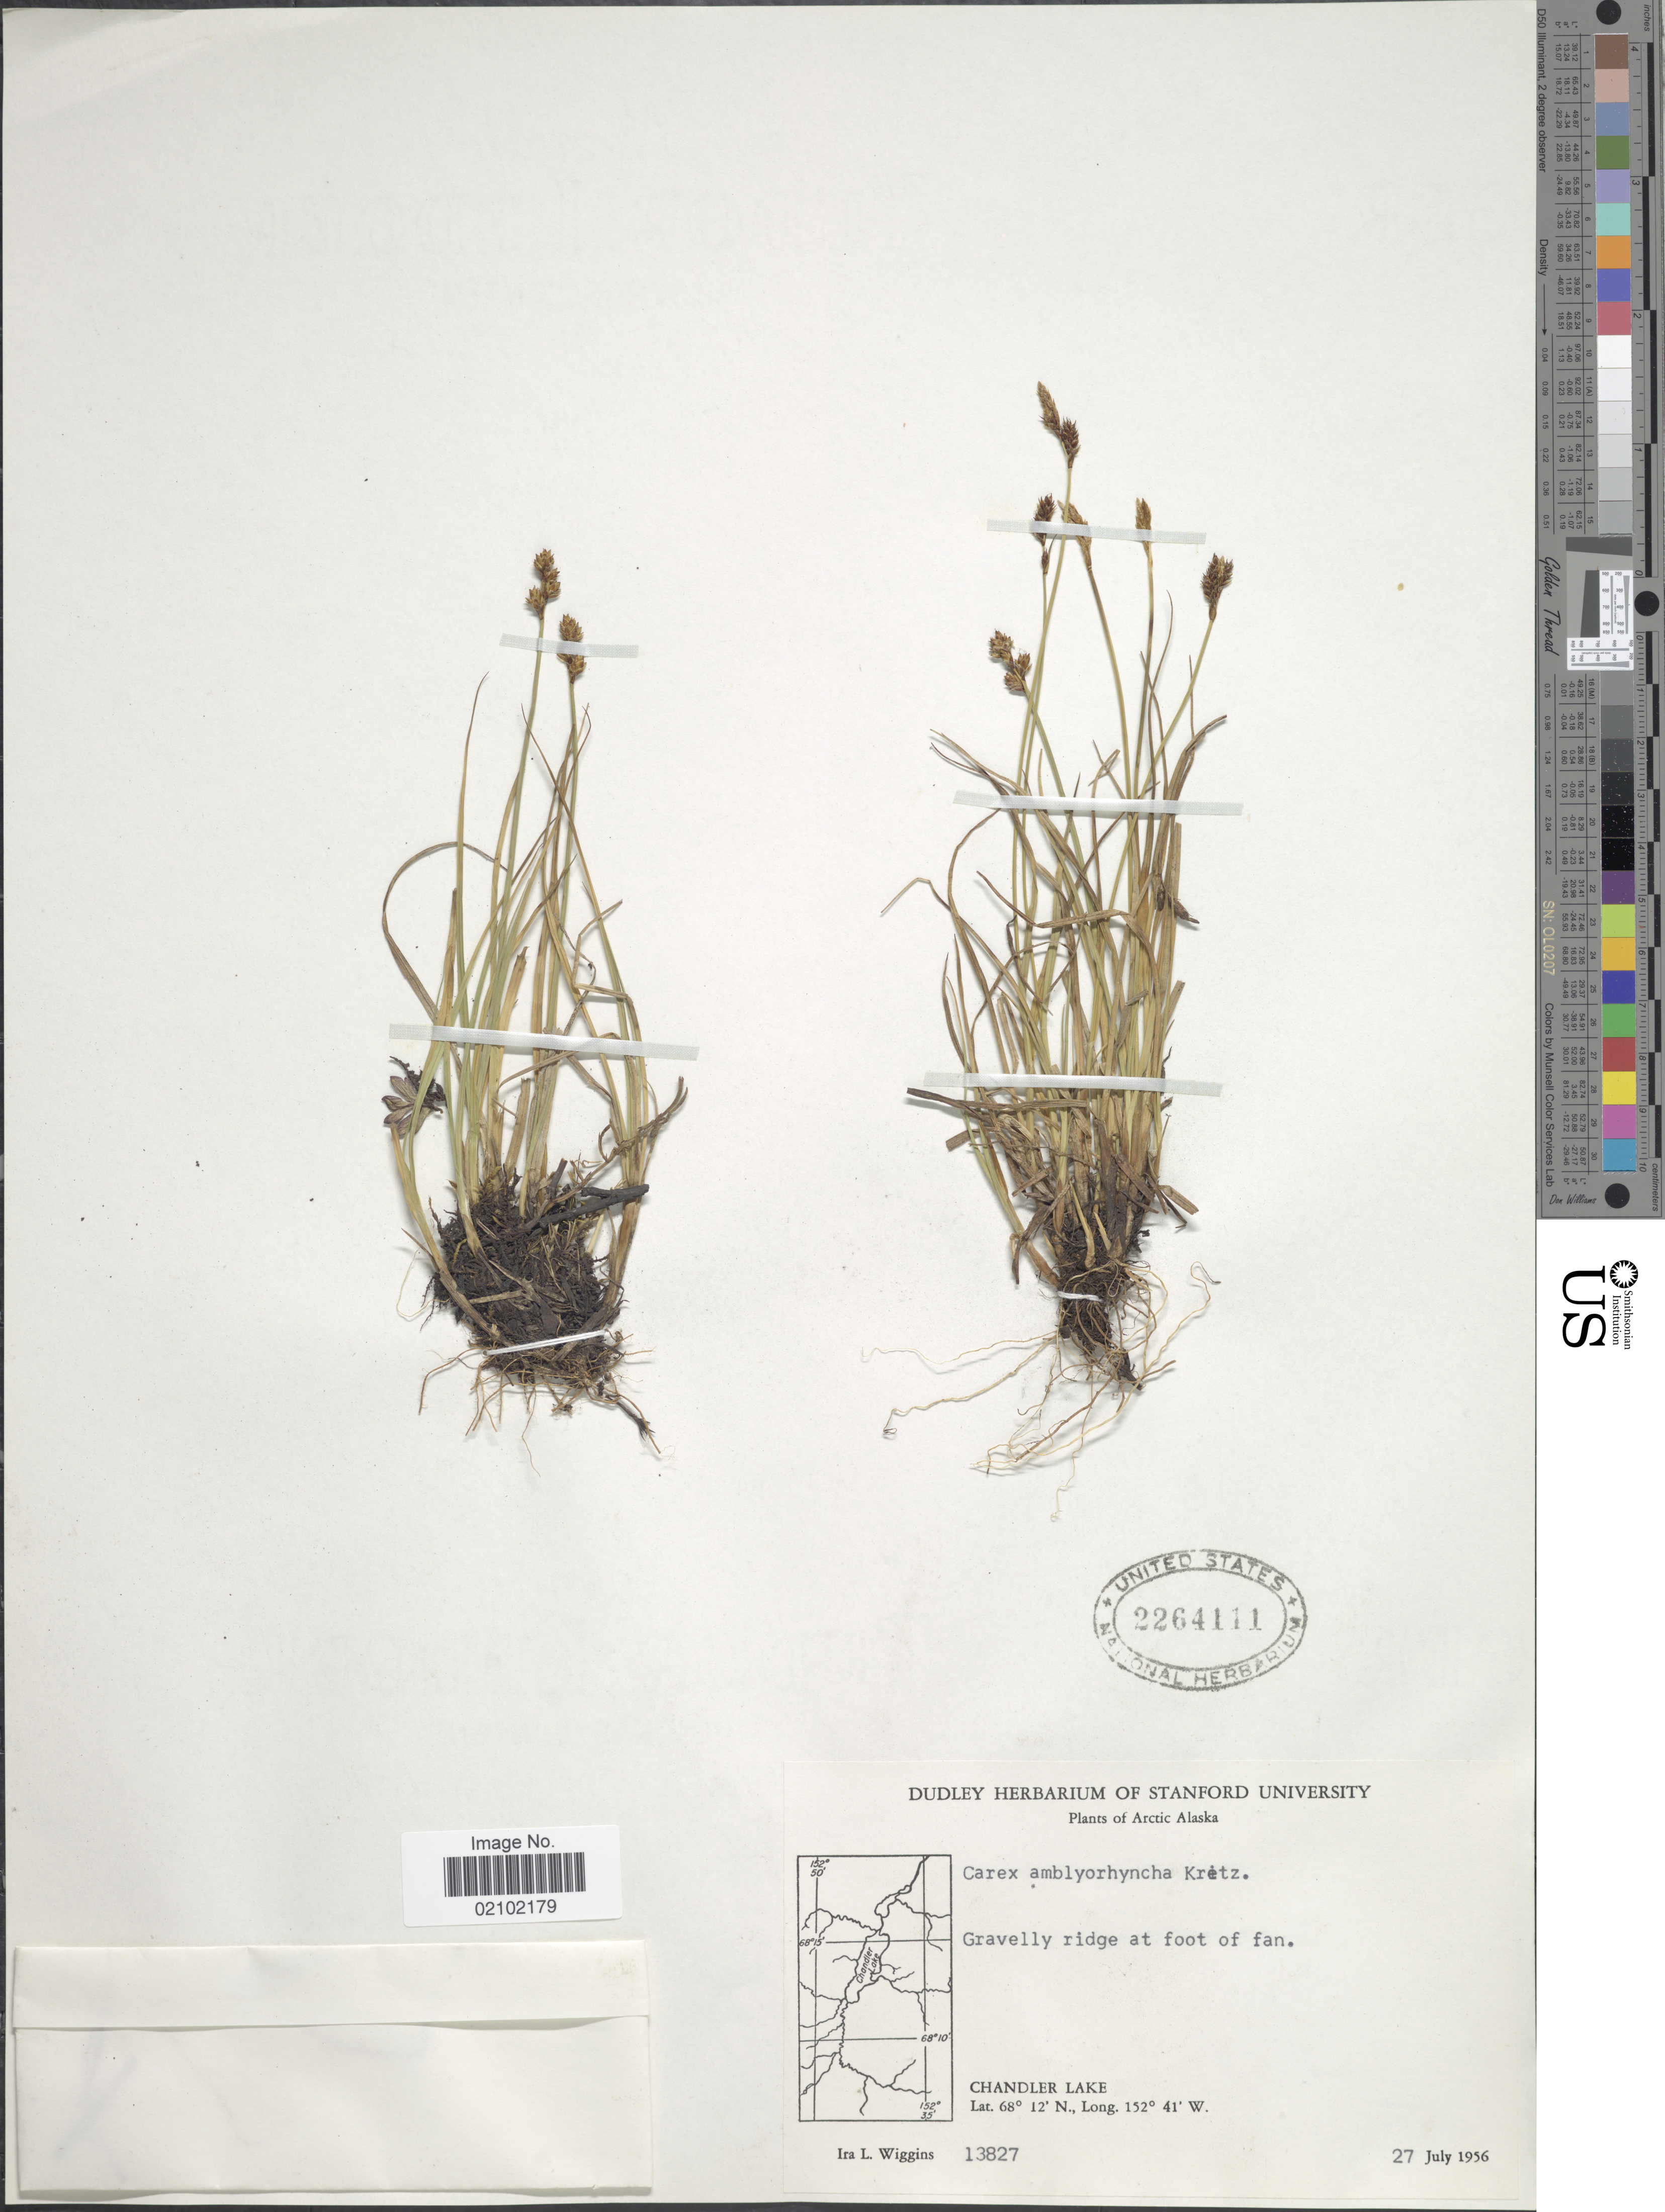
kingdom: Plantae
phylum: Tracheophyta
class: Liliopsida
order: Poales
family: Cyperaceae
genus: Carex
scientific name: Carex marina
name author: Dewey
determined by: Strong, Mark T., (BOT), Smithsonian Institution - National Museum of Natural History (UNITED STATES)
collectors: I. L. Wiggins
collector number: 13827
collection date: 1956-07-27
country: United States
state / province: Alaska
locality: Arctic Alaska. Chandler Lake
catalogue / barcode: US 2264111